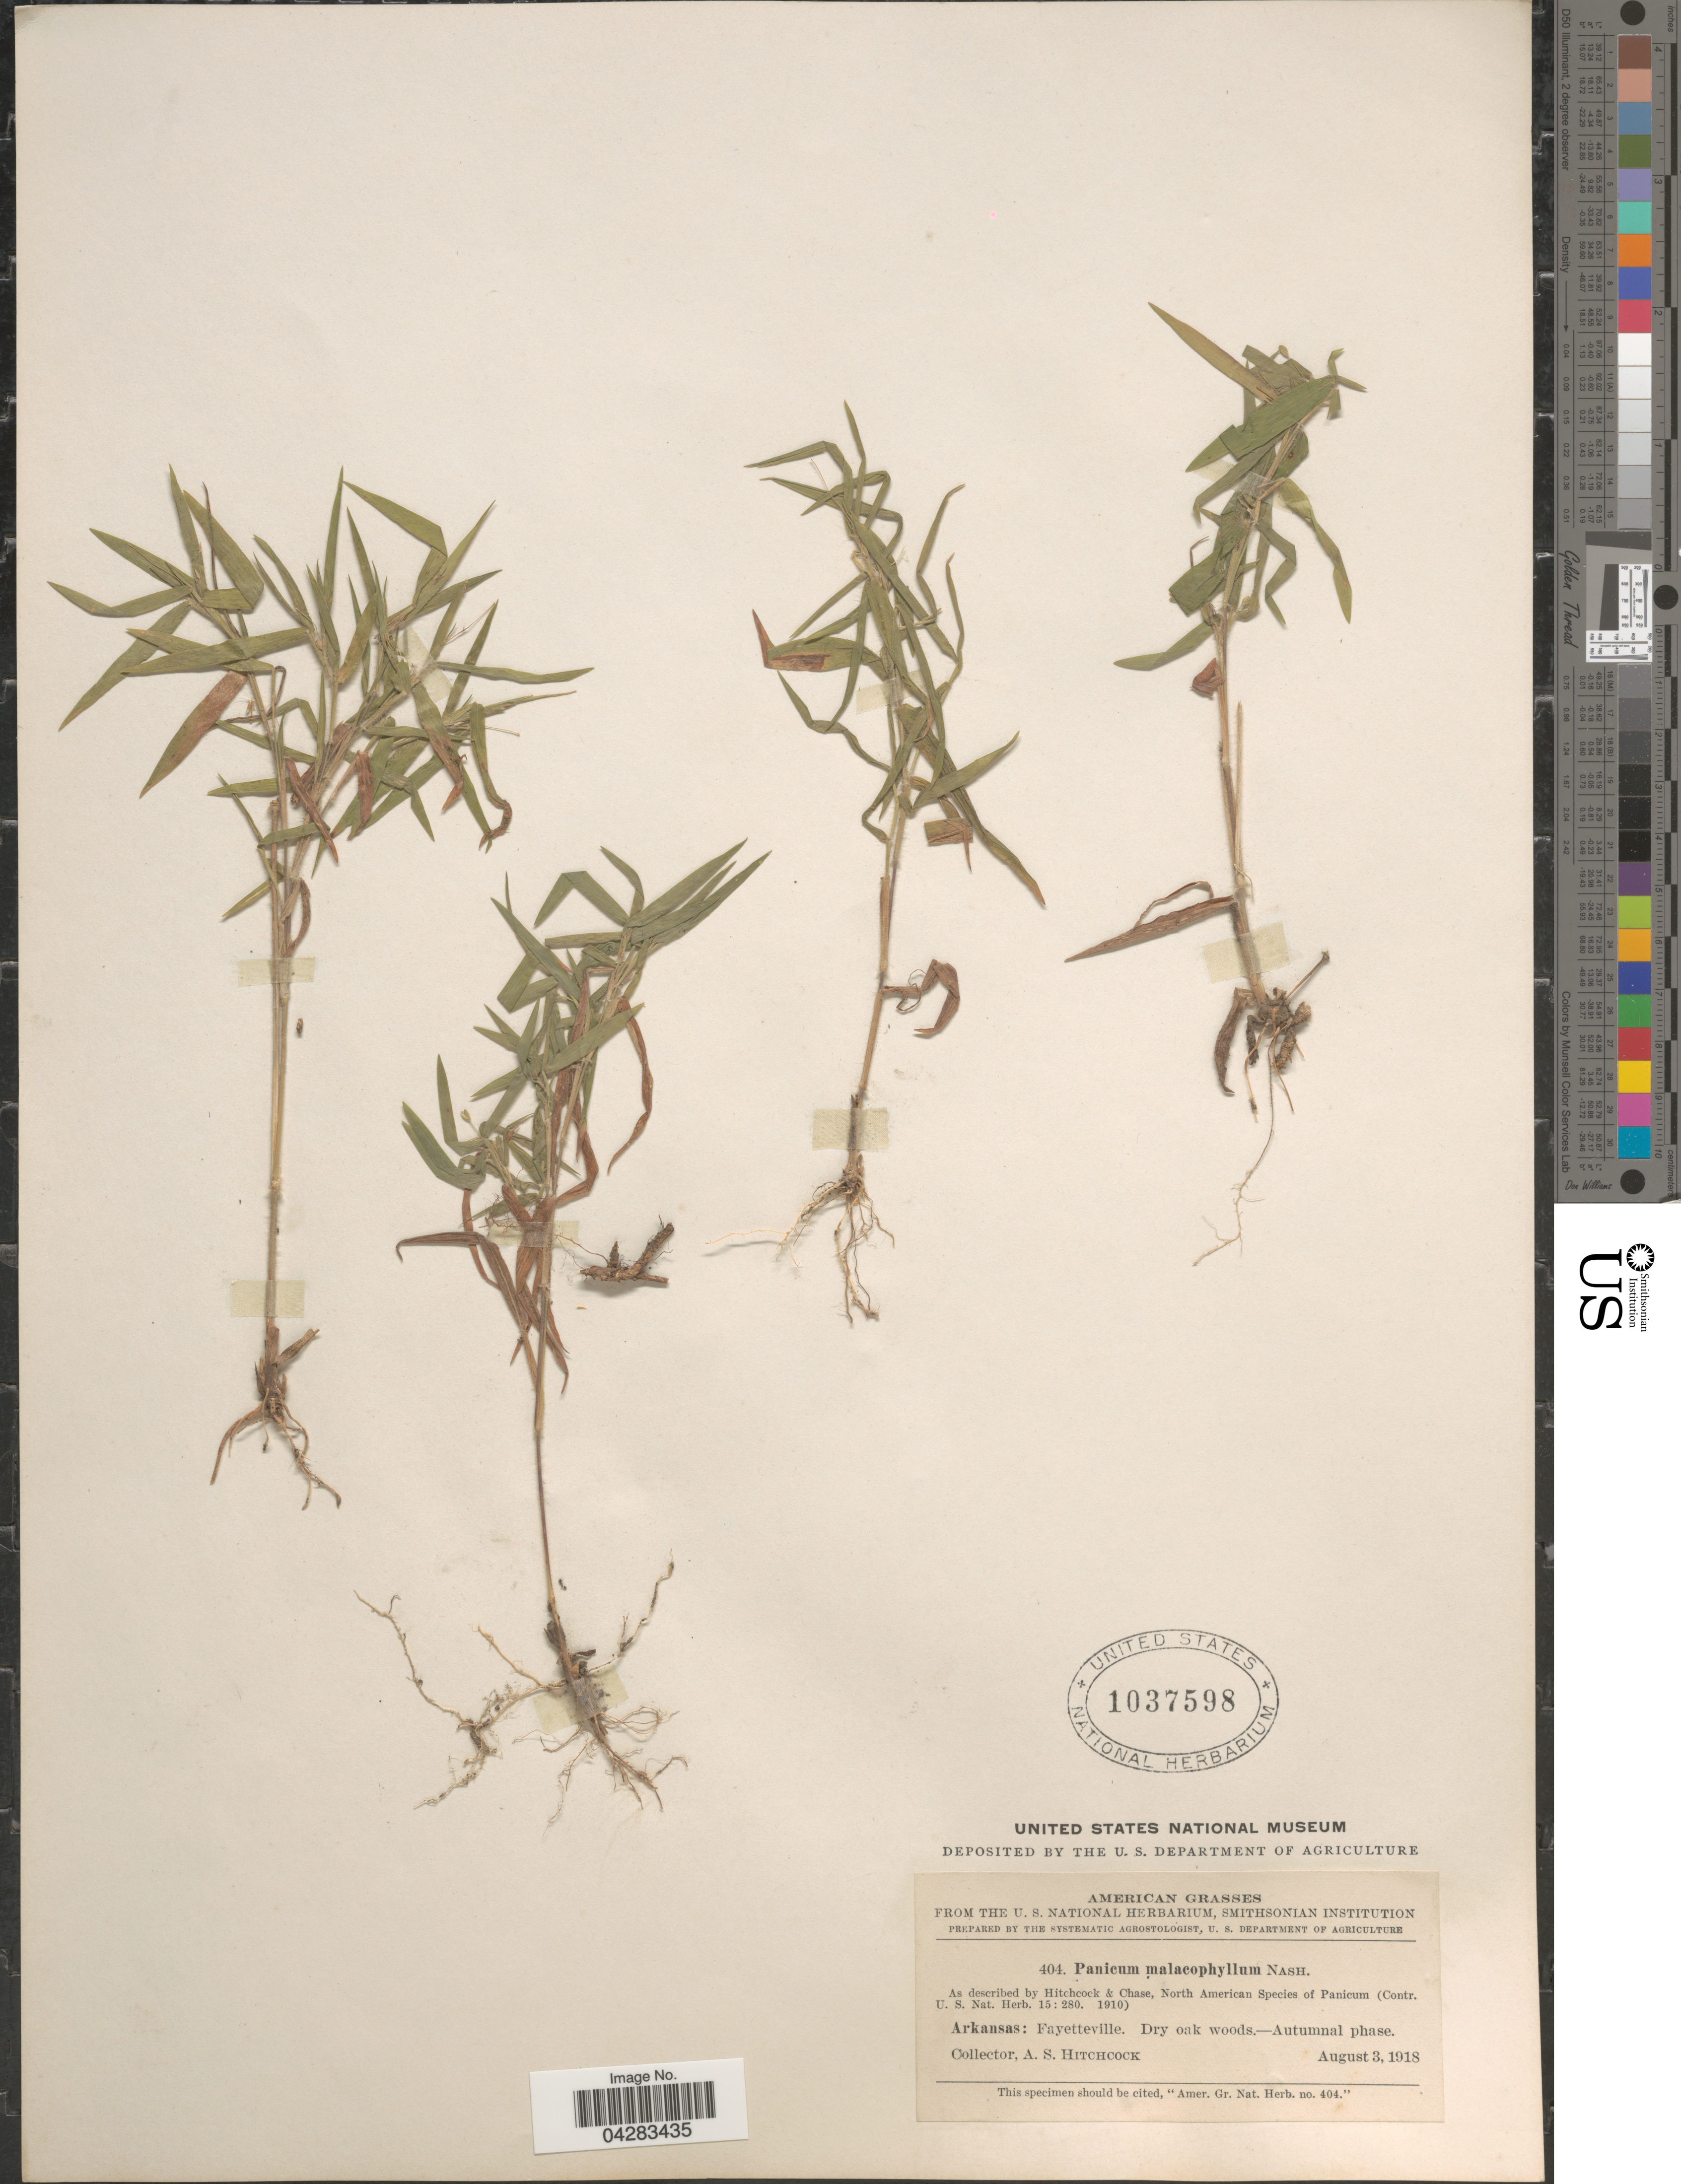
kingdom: Plantae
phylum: Tracheophyta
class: Liliopsida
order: Poales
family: Poaceae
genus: Dichanthelium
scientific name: Dichanthelium malacophyllum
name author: (Nash) Gould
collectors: A. S. Hitchcock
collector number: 404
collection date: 1918-08-03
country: United States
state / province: Arkansas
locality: Fayetteville.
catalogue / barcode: US 1037598